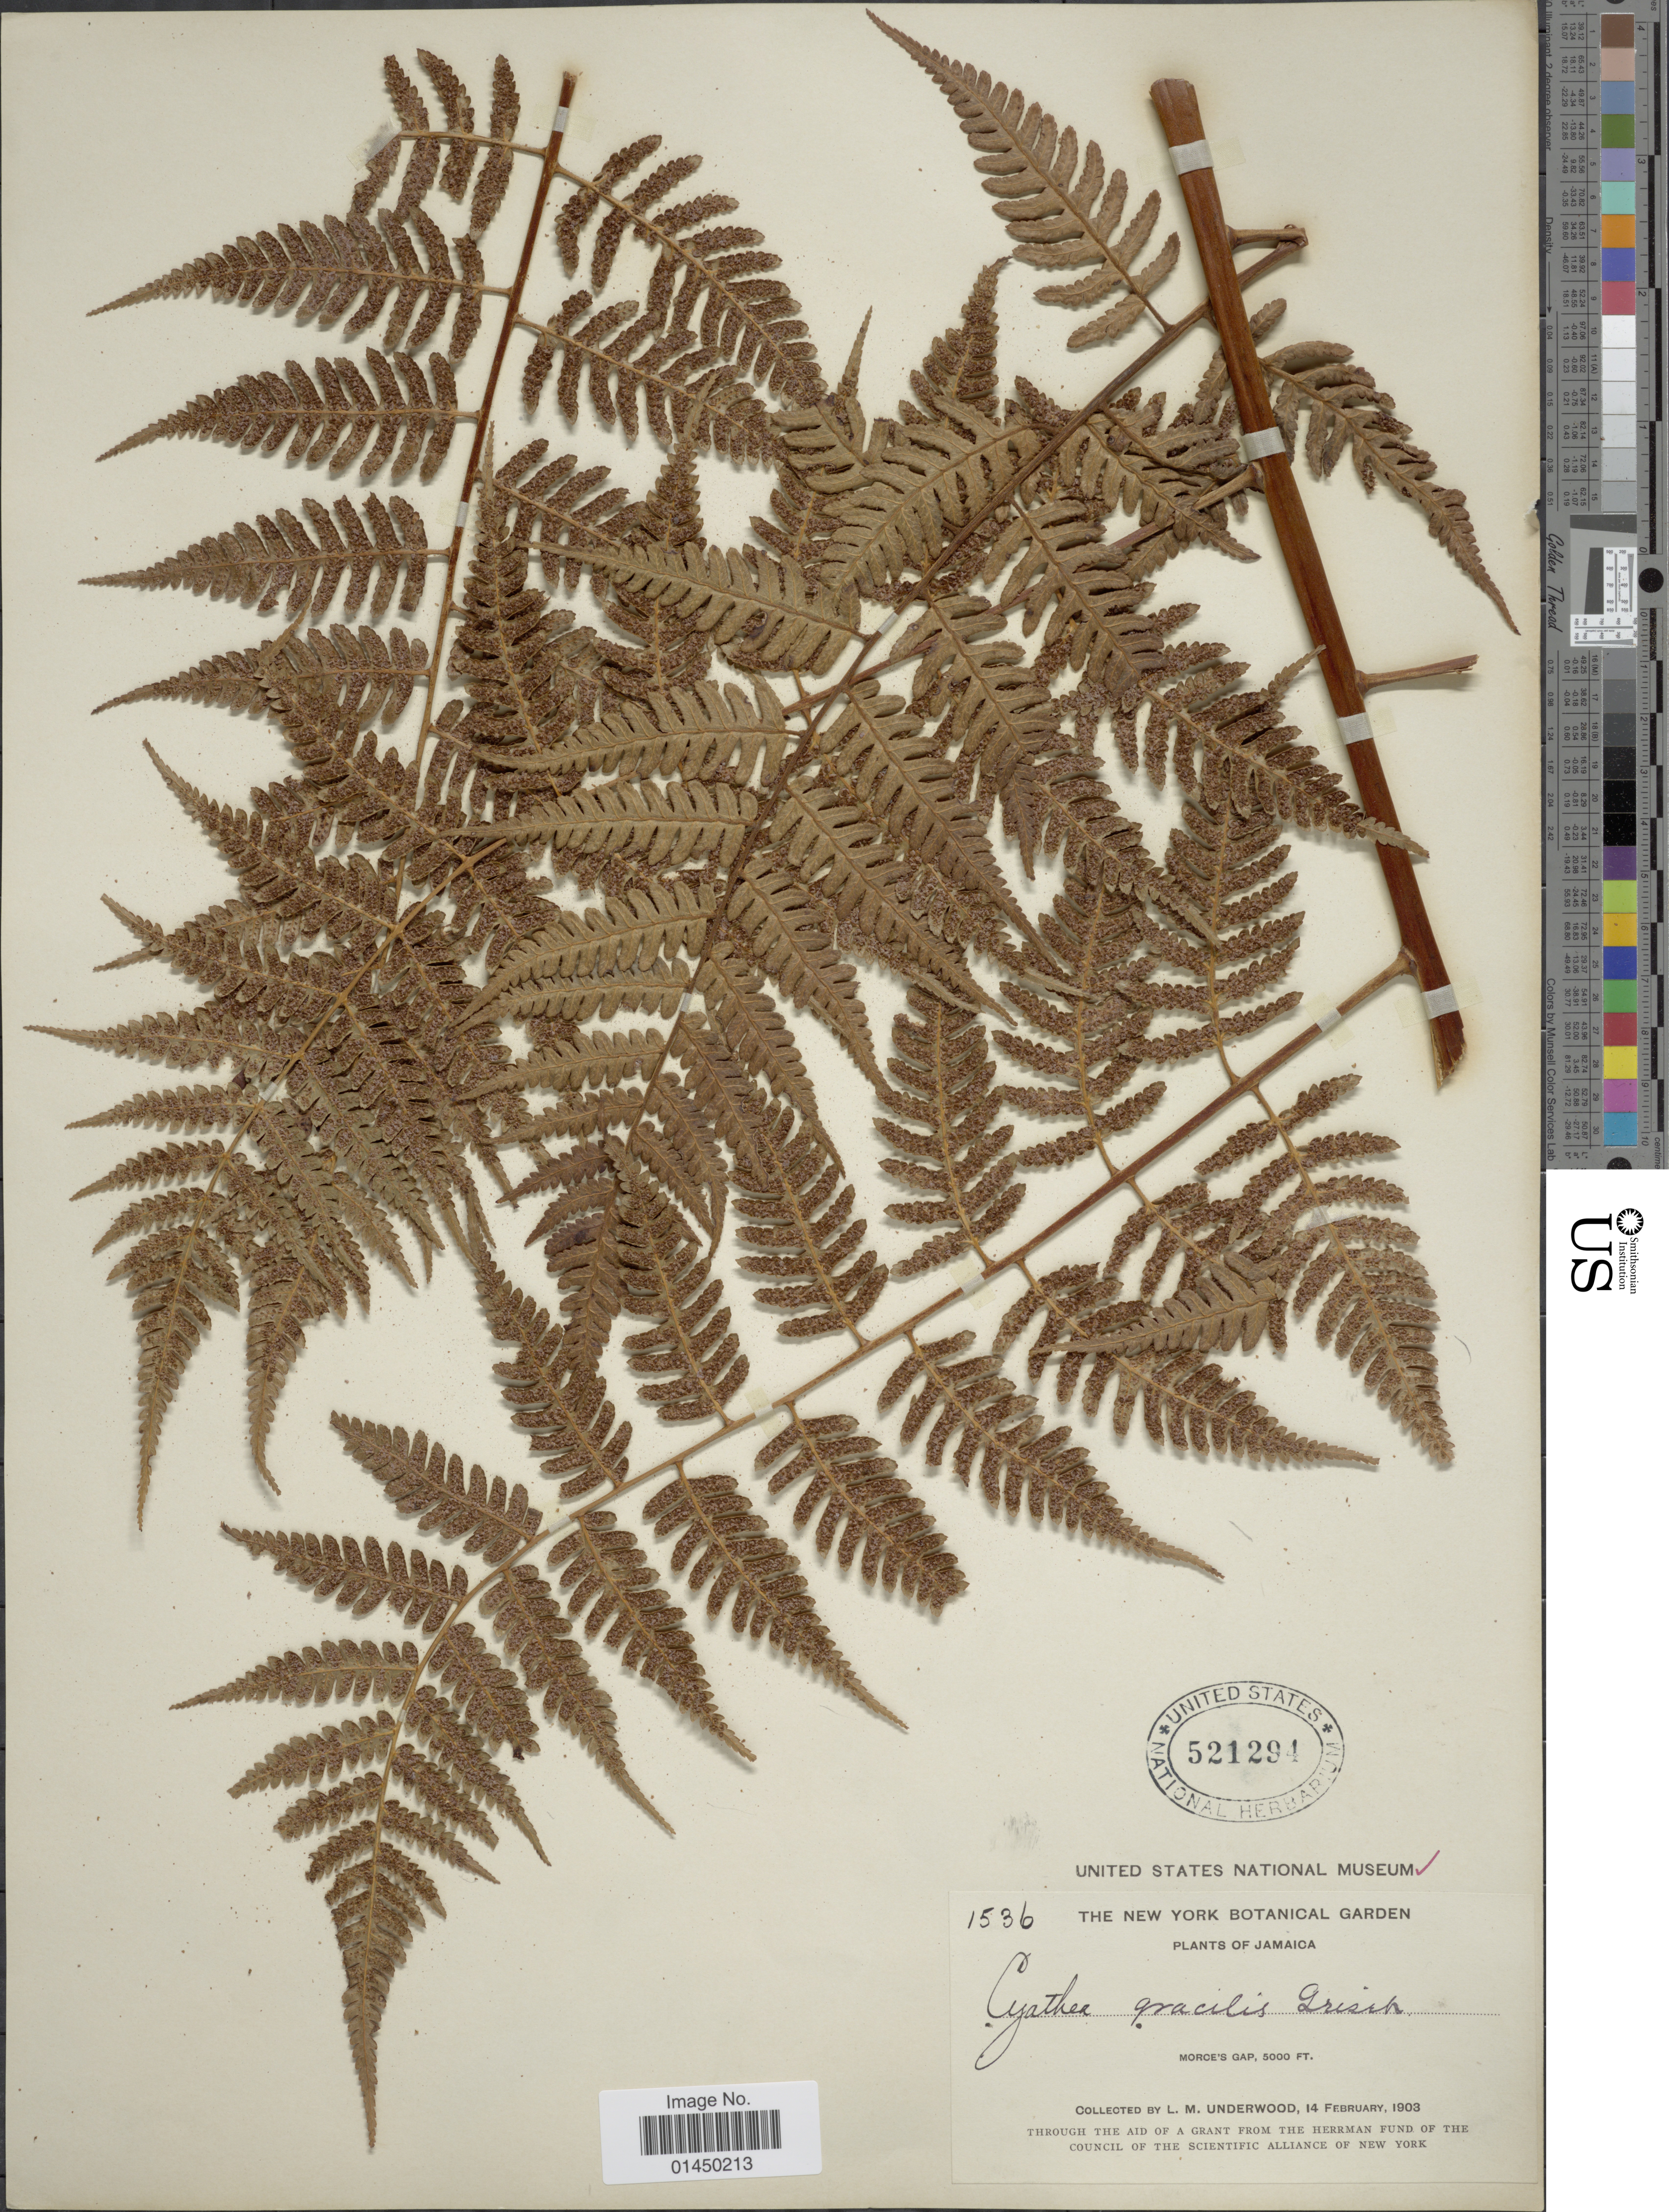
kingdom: Plantae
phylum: Tracheophyta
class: Polypodiopsida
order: Cyatheales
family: Cyatheaceae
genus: Cyathea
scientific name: Cyathea gracilis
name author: Gris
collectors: L. M. Underwood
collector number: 1536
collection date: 1903-02-14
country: Jamaica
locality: Morce's Gap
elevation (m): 1524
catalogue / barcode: US 521294